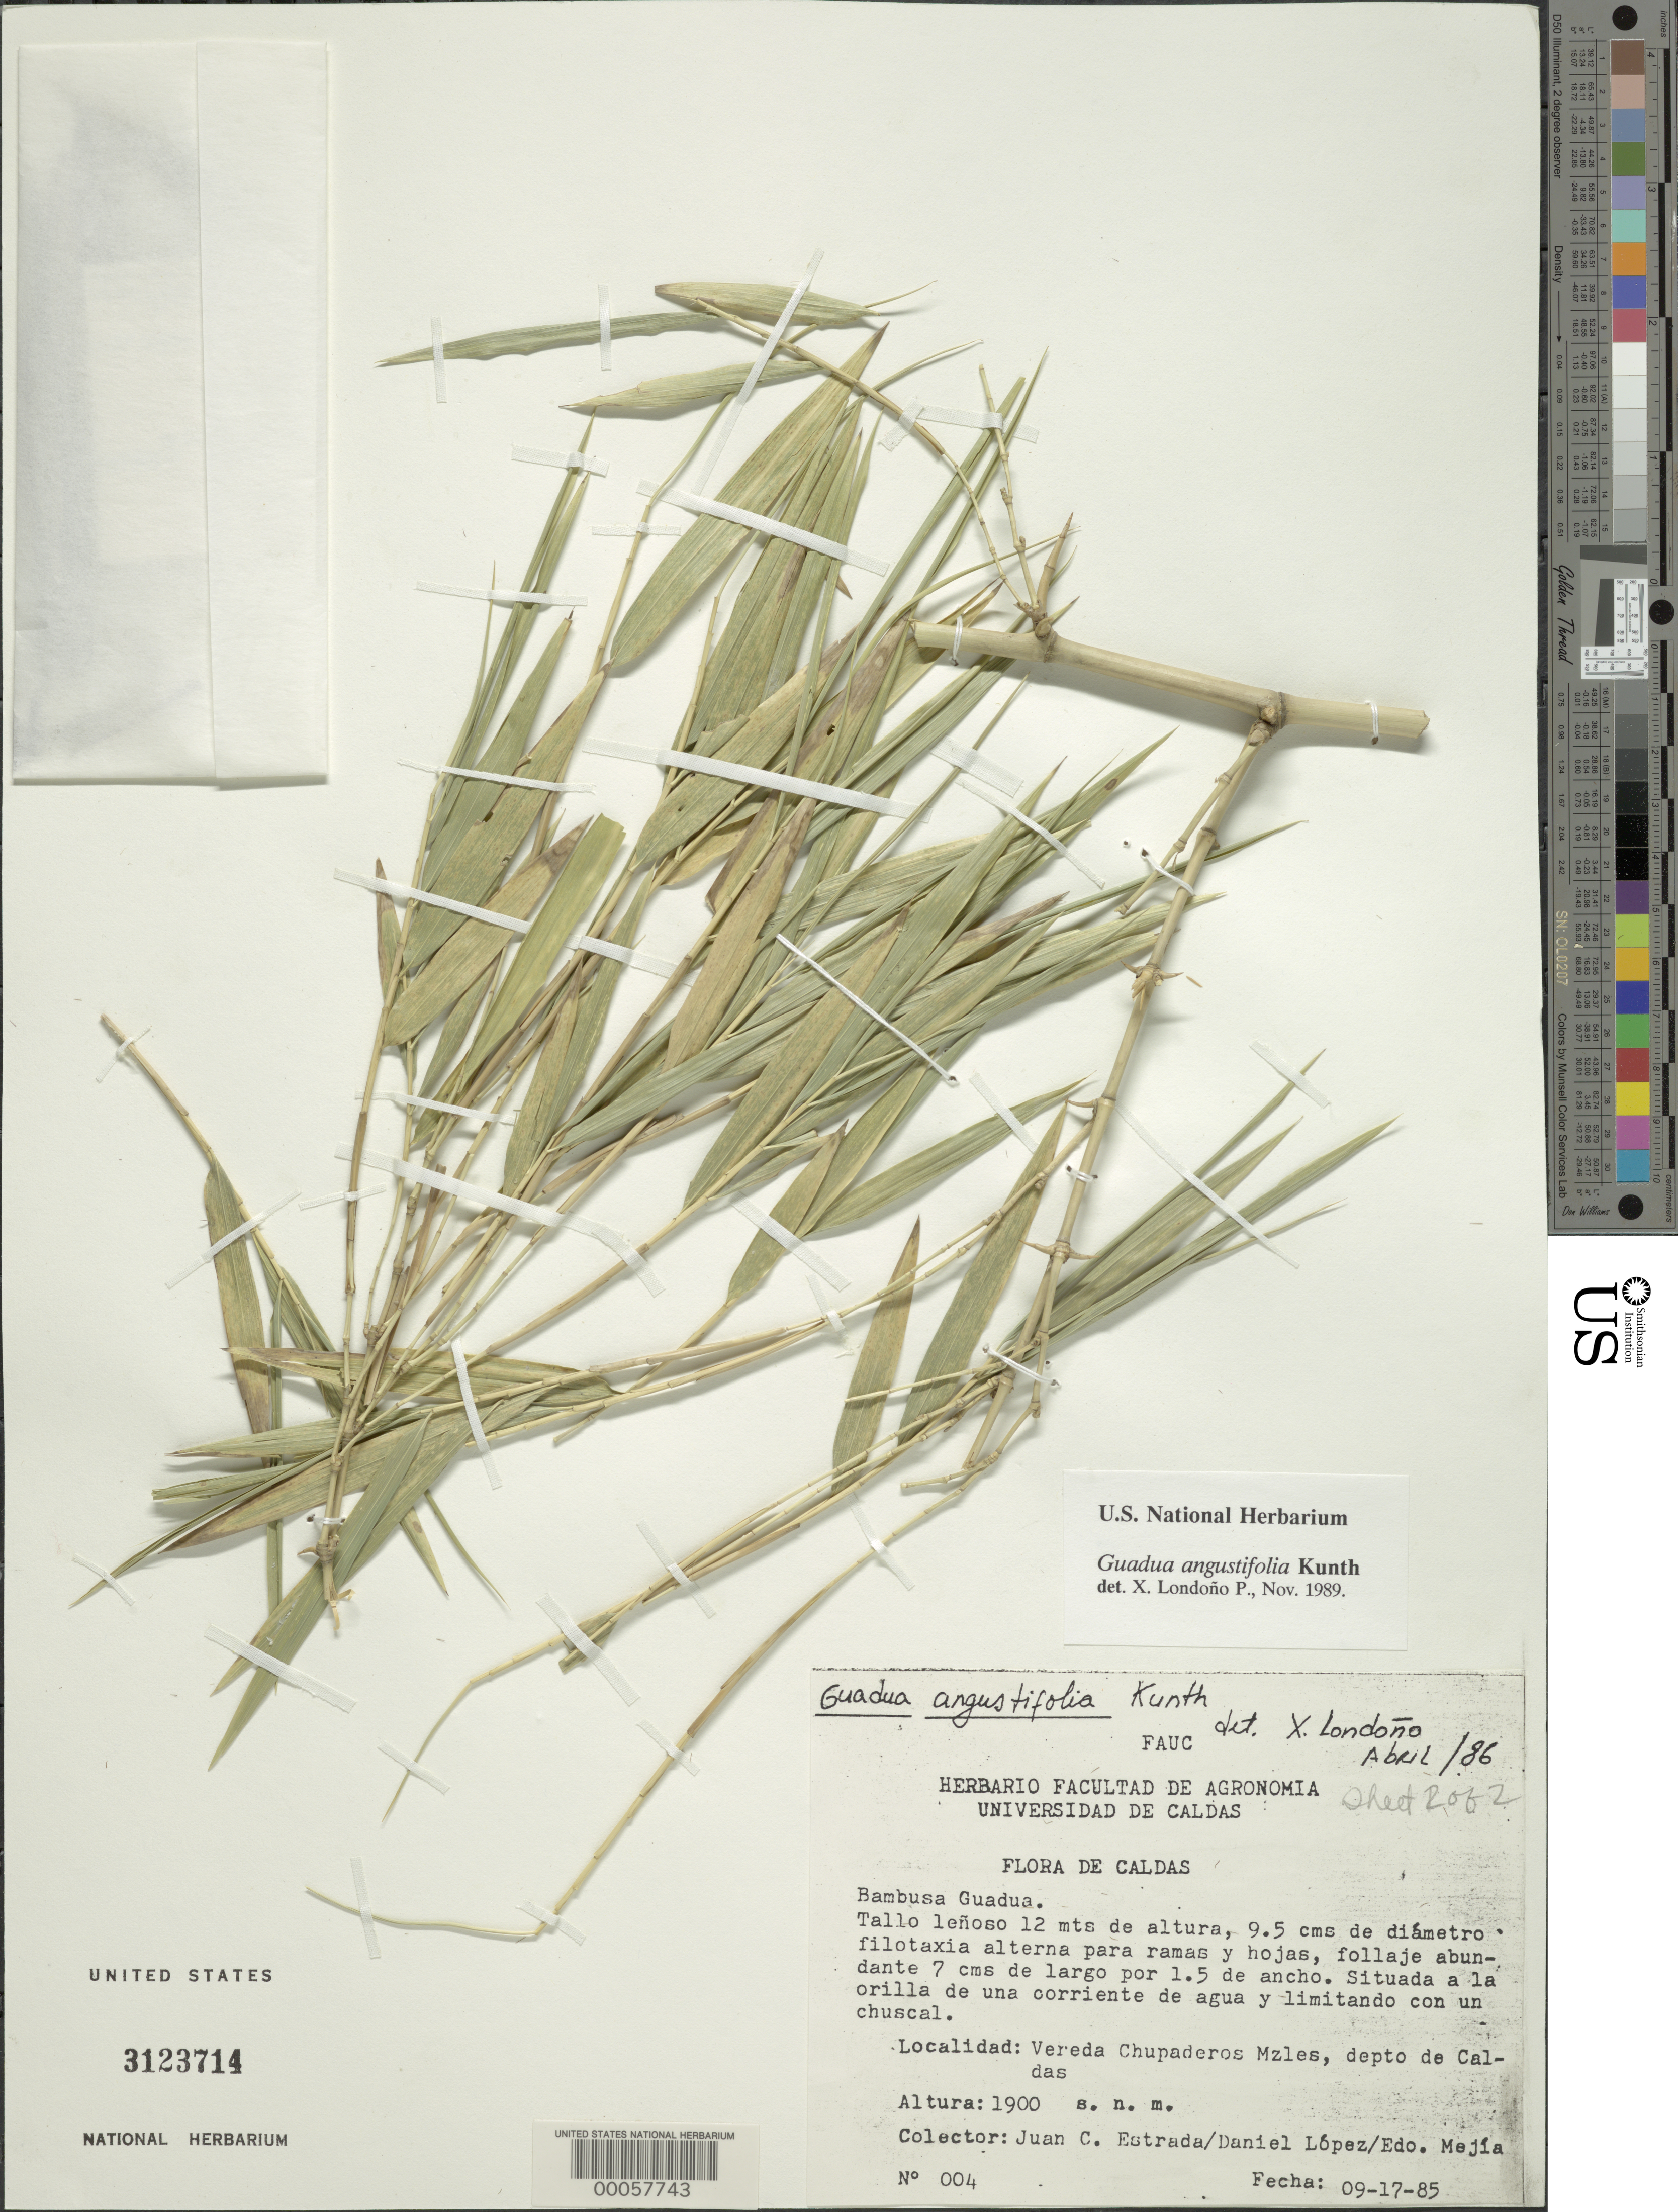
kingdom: Plantae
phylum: Tracheophyta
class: Liliopsida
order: Poales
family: Poaceae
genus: Guadua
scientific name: Guadua angustifolia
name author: Kunth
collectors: J. Estrada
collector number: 004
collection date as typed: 17 Sep 1985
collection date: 1985-09-17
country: Colombia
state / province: Caldas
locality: Chupaderos Termales Trail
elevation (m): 1900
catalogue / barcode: US 3123714